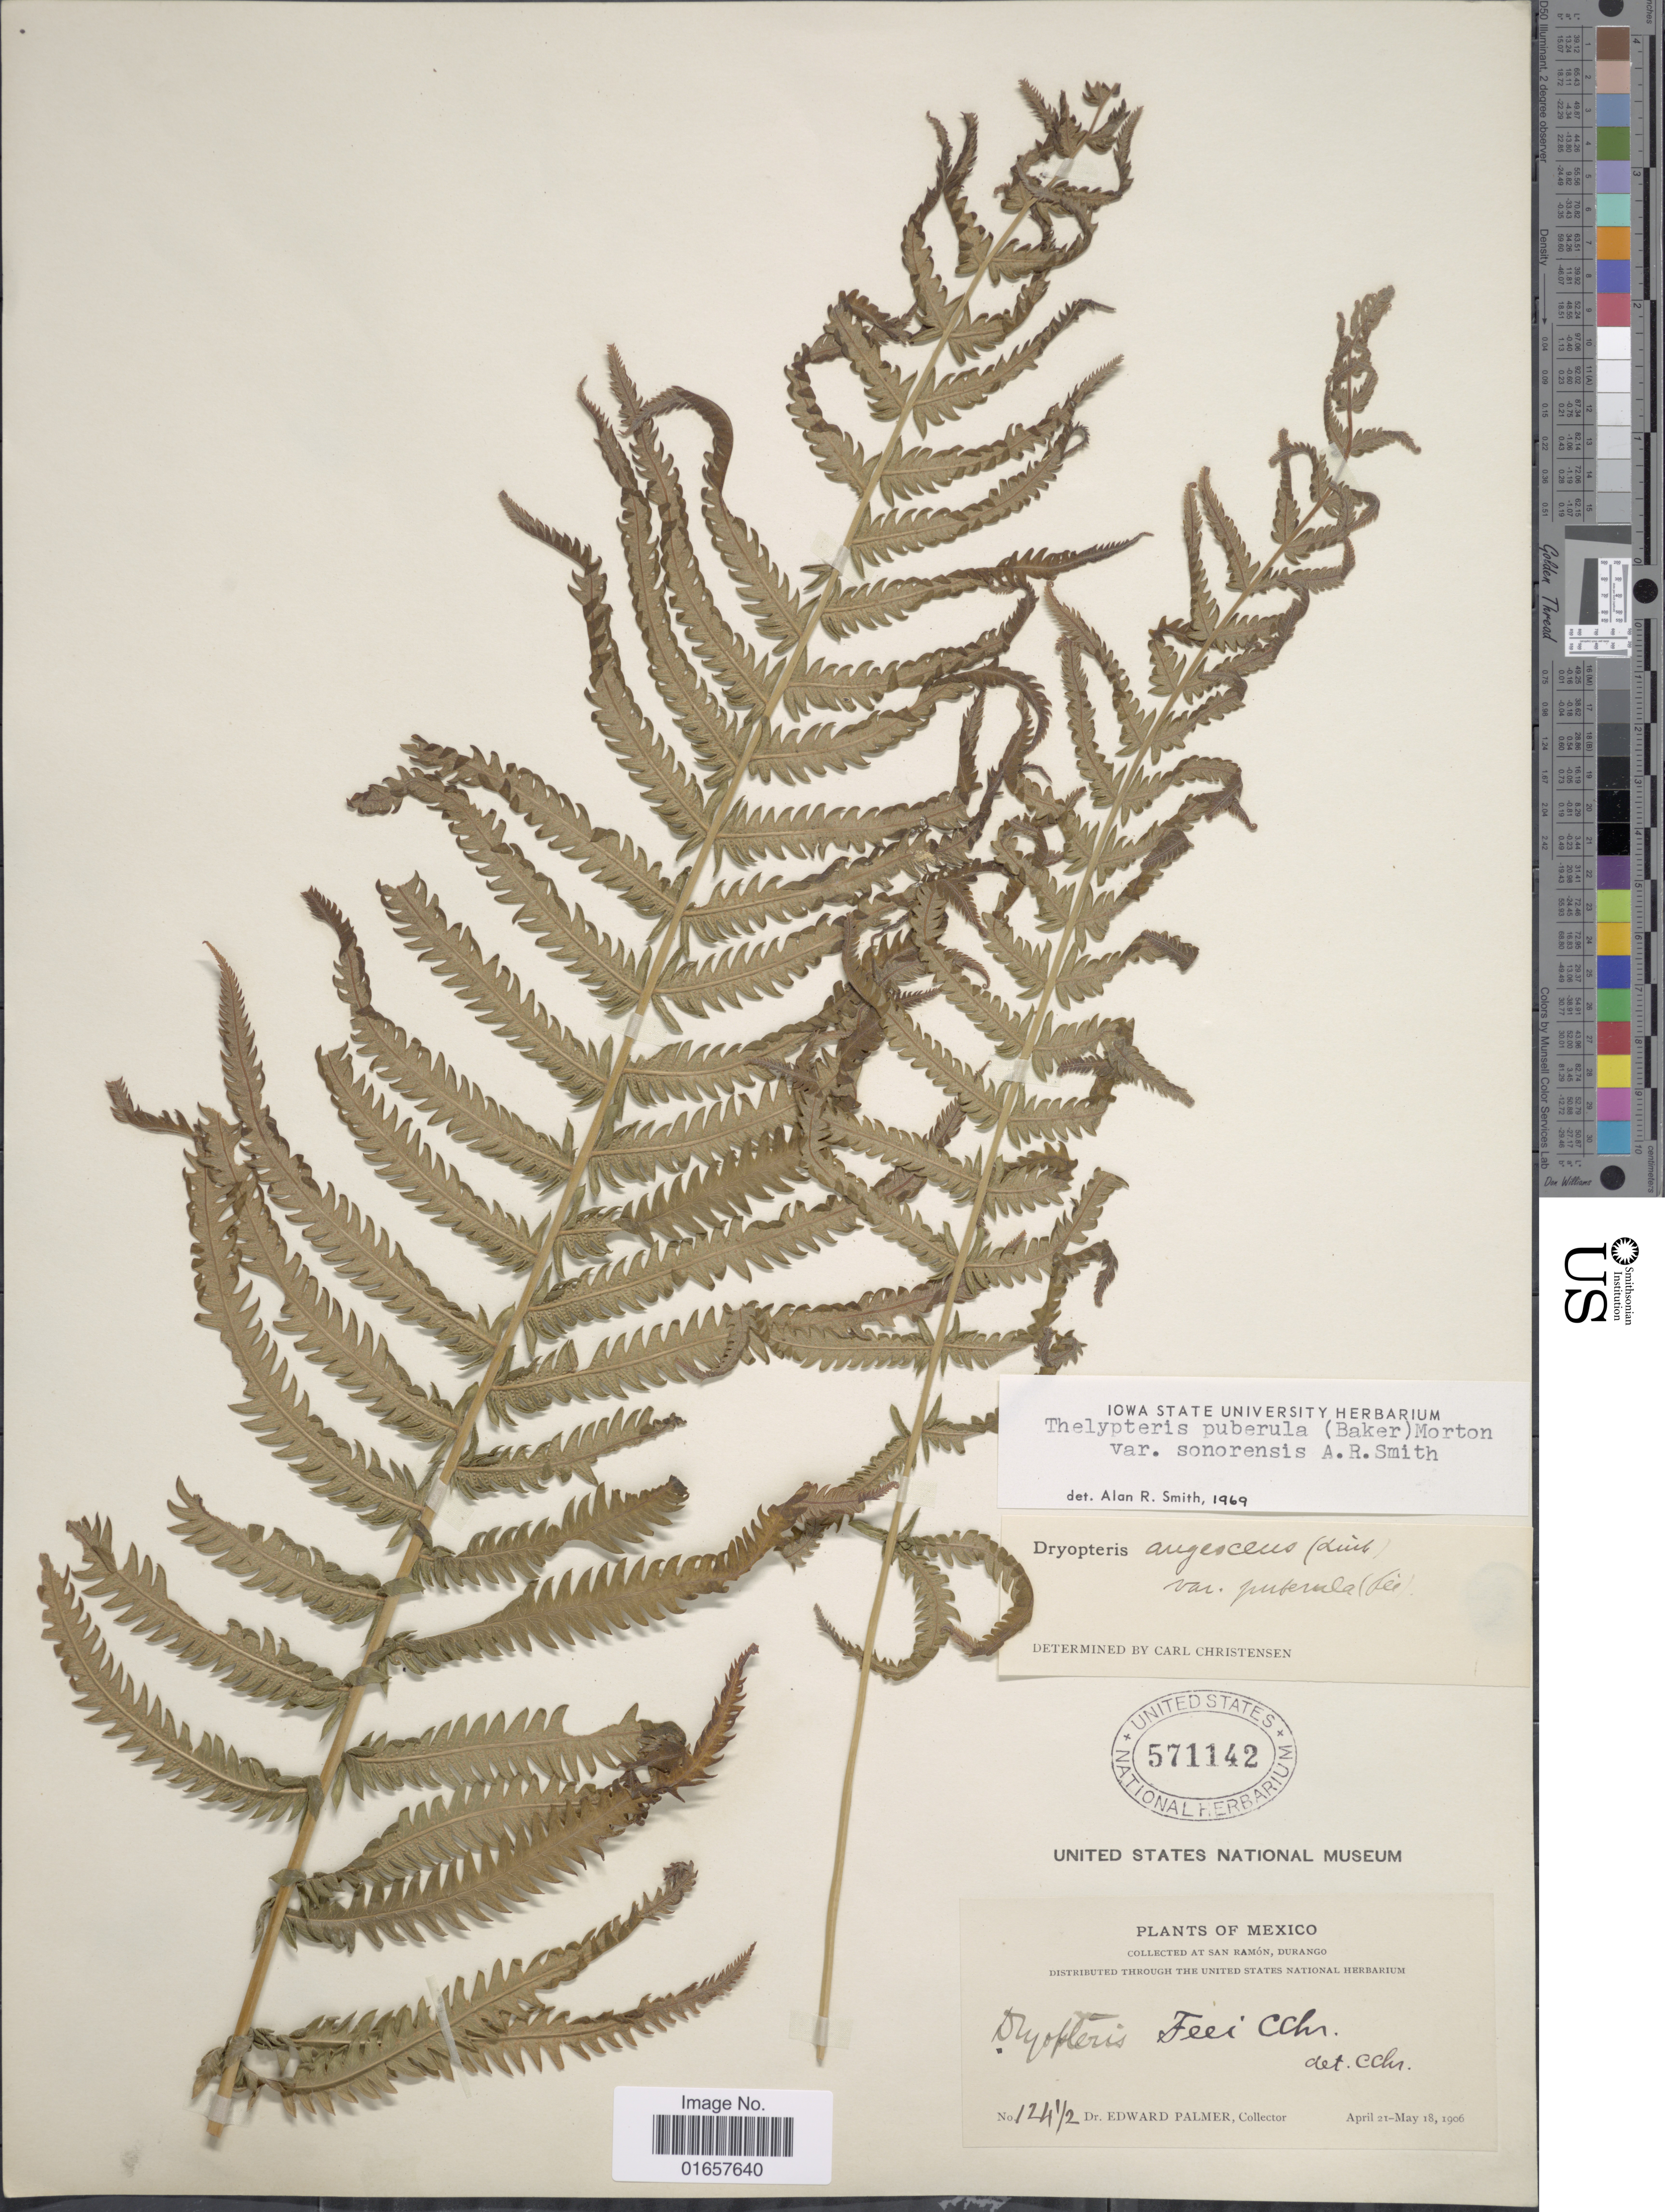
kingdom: Plantae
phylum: Tracheophyta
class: Polypodiopsida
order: Polypodiales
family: Thelypteridaceae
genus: Christella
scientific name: Christella puberula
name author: (Baker) Á. Löve & D. Löve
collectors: E. Palmer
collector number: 124 1/2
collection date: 1906-04-21/1906-05-18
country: Mexico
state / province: Durango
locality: Mexico, San Ramón, Durango.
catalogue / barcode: US 571142